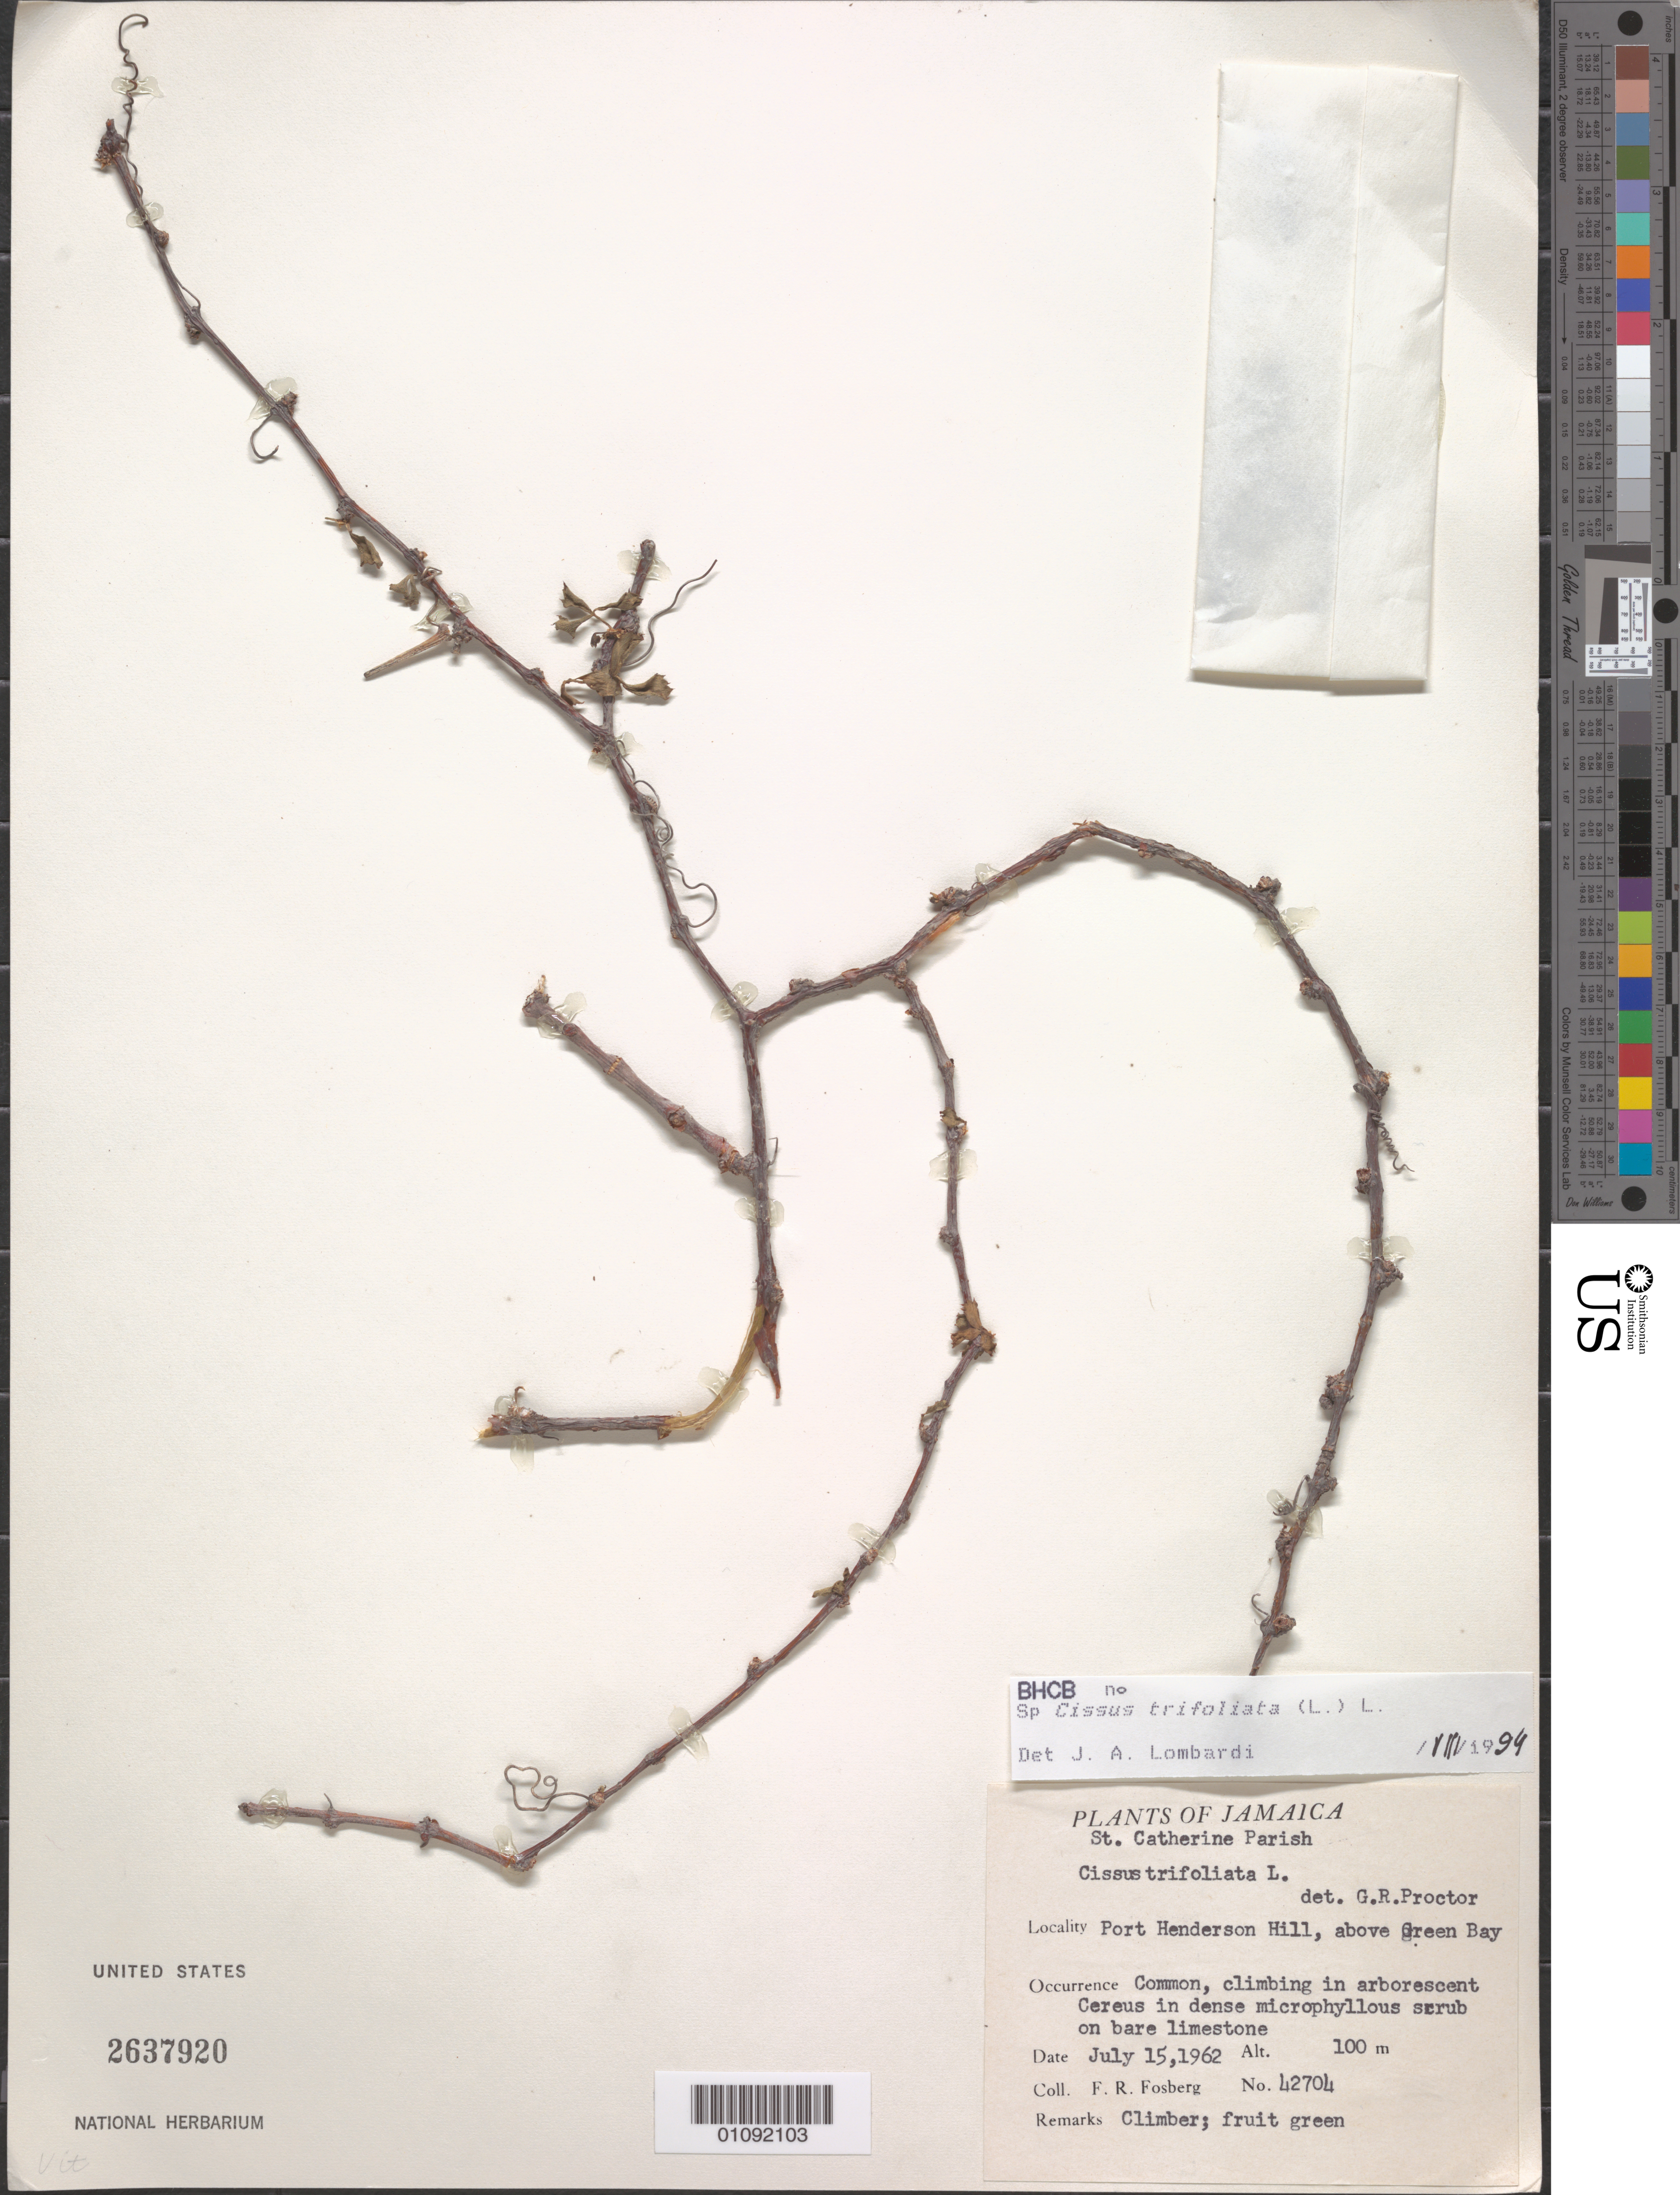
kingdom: Plantae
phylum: Tracheophyta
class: Magnoliopsida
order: Vitales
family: Vitaceae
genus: Cissus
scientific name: Cissus trifoliata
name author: (L.) L.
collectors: F. R. Fosberg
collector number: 42704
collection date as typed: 15 Jul 1962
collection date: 1962-07-15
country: Jamaica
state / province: Saint Catherine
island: Jamaica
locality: Port Henderson Hill, above Green Bay, St. Catherine Parish.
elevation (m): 100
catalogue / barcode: US 2637920